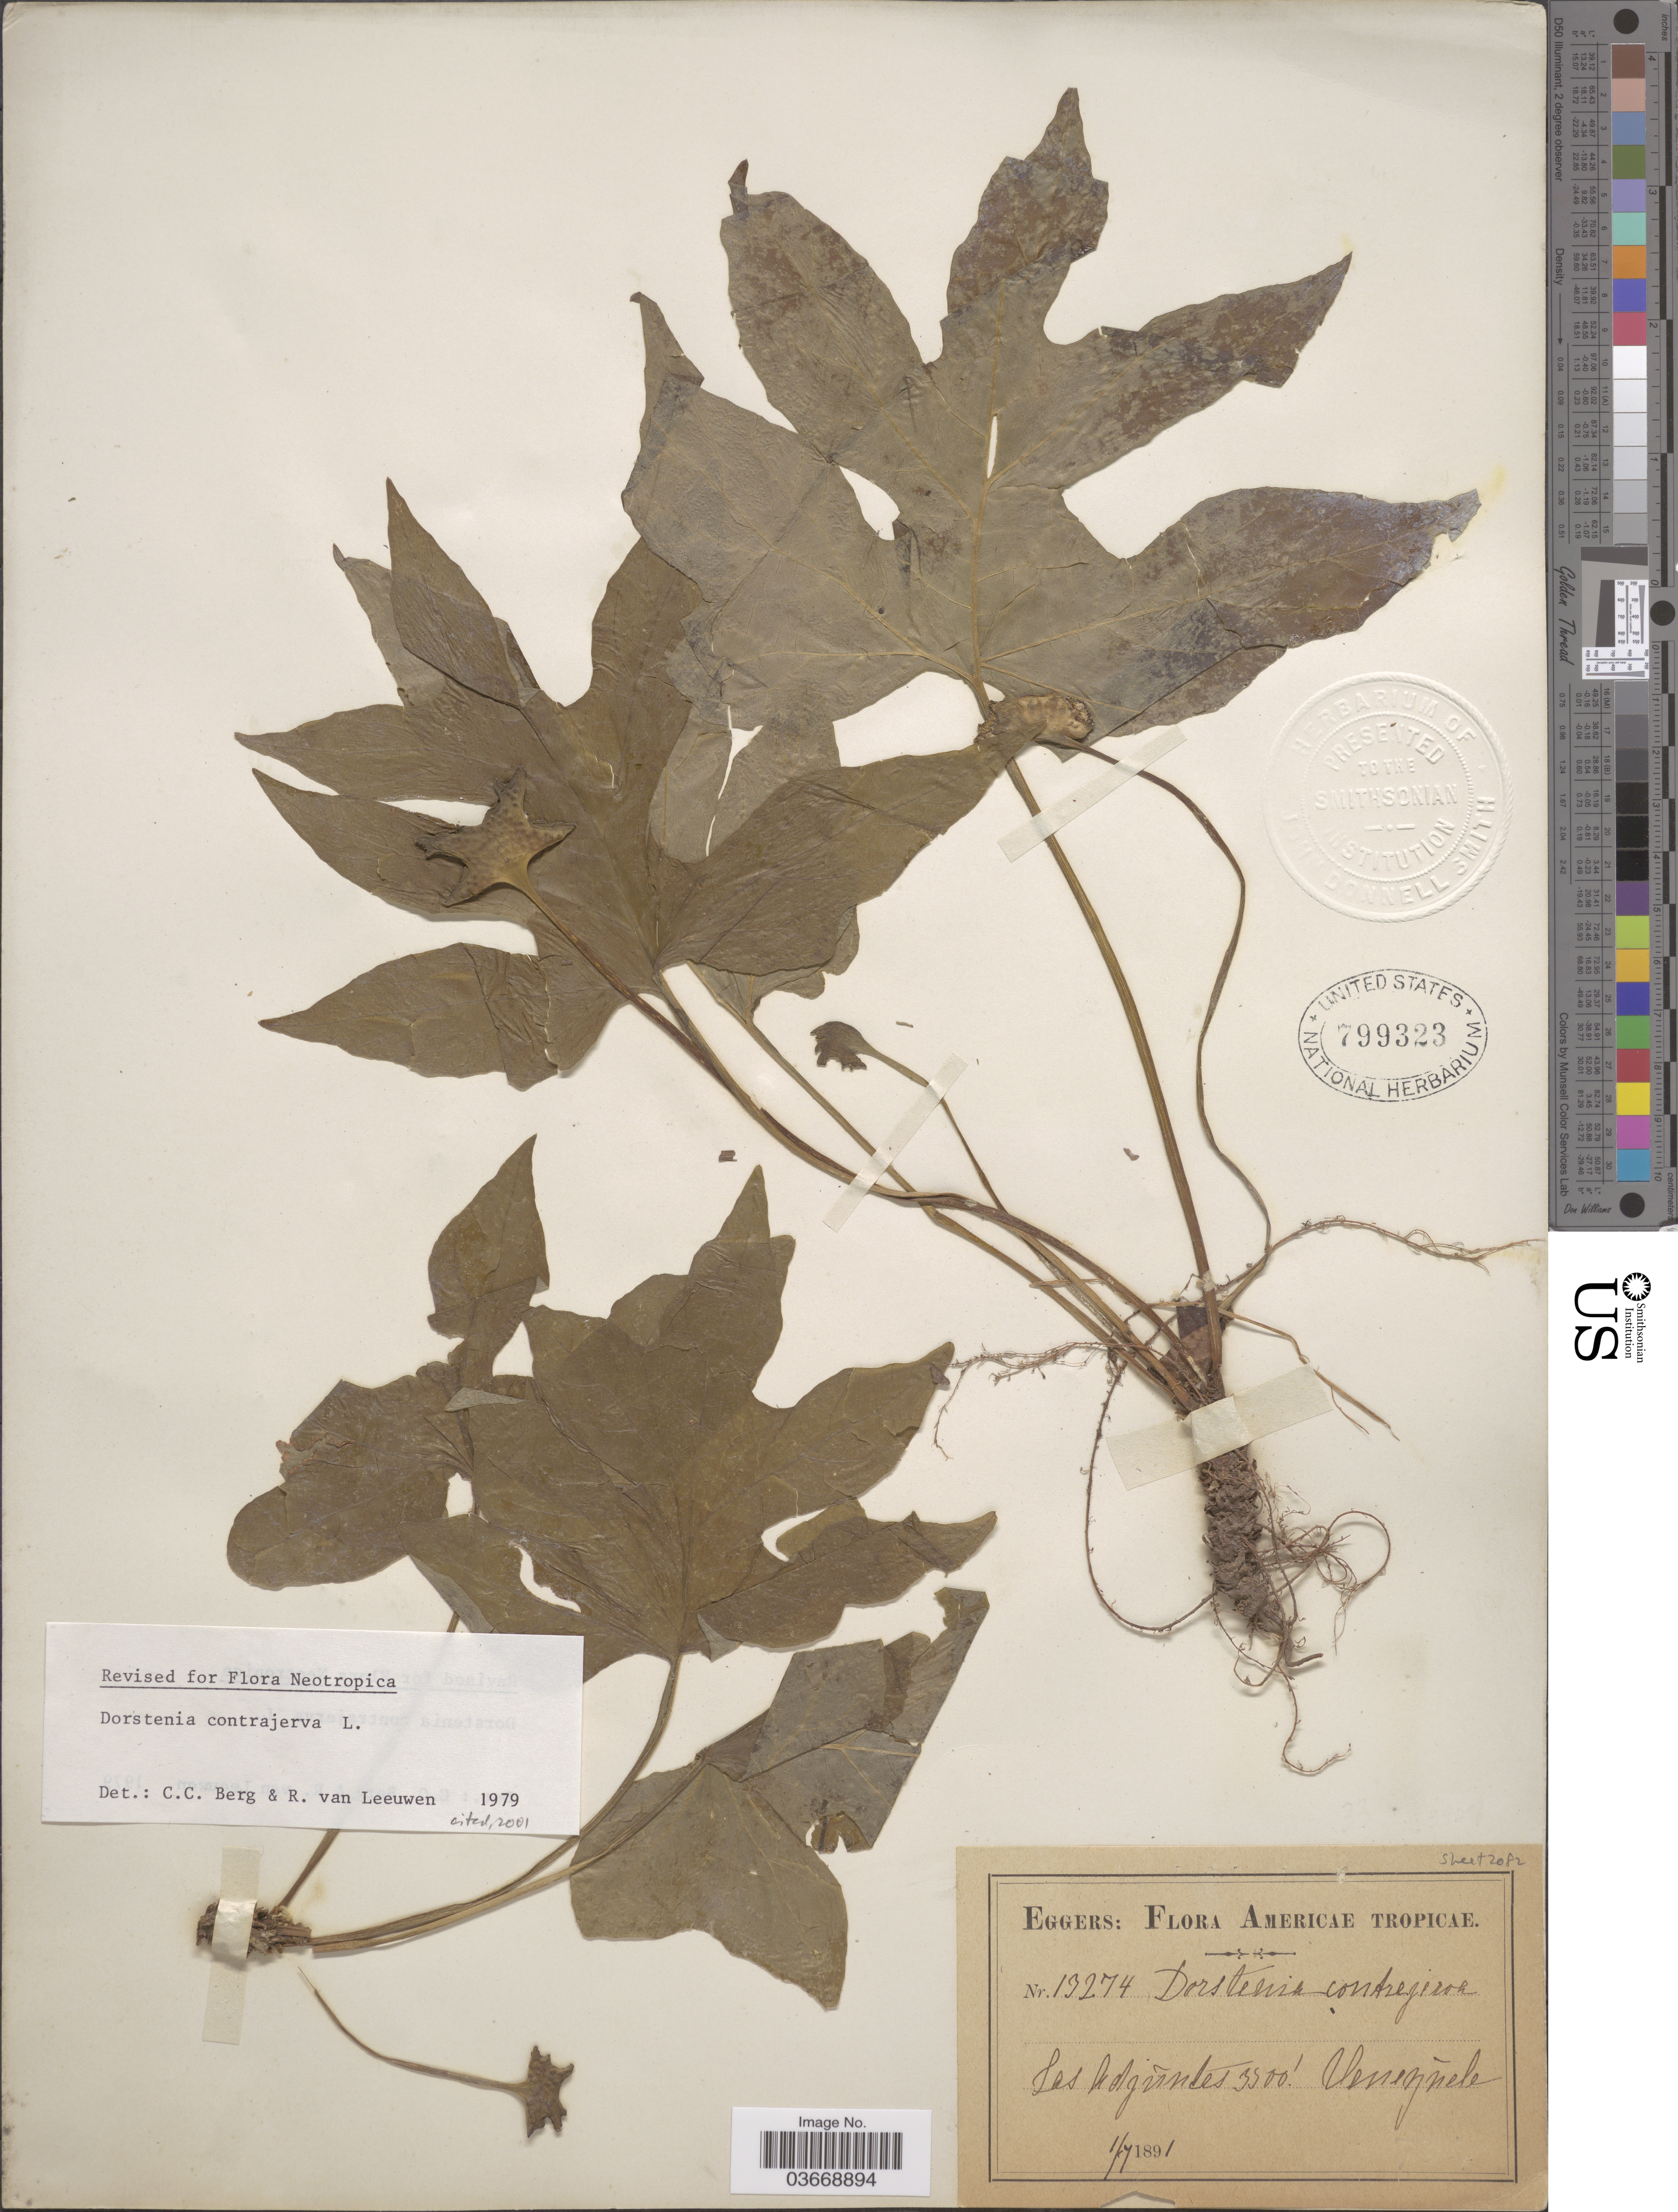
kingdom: Plantae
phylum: Tracheophyta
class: Magnoliopsida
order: Rosales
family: Moraceae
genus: Dorstenia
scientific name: Dorstenia contrajerva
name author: L.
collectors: -. Eggers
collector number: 13274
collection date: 1891-07-01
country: Venezuela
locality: Americae Tropicae. Las Adjuntes.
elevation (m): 1067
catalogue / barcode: US 799323